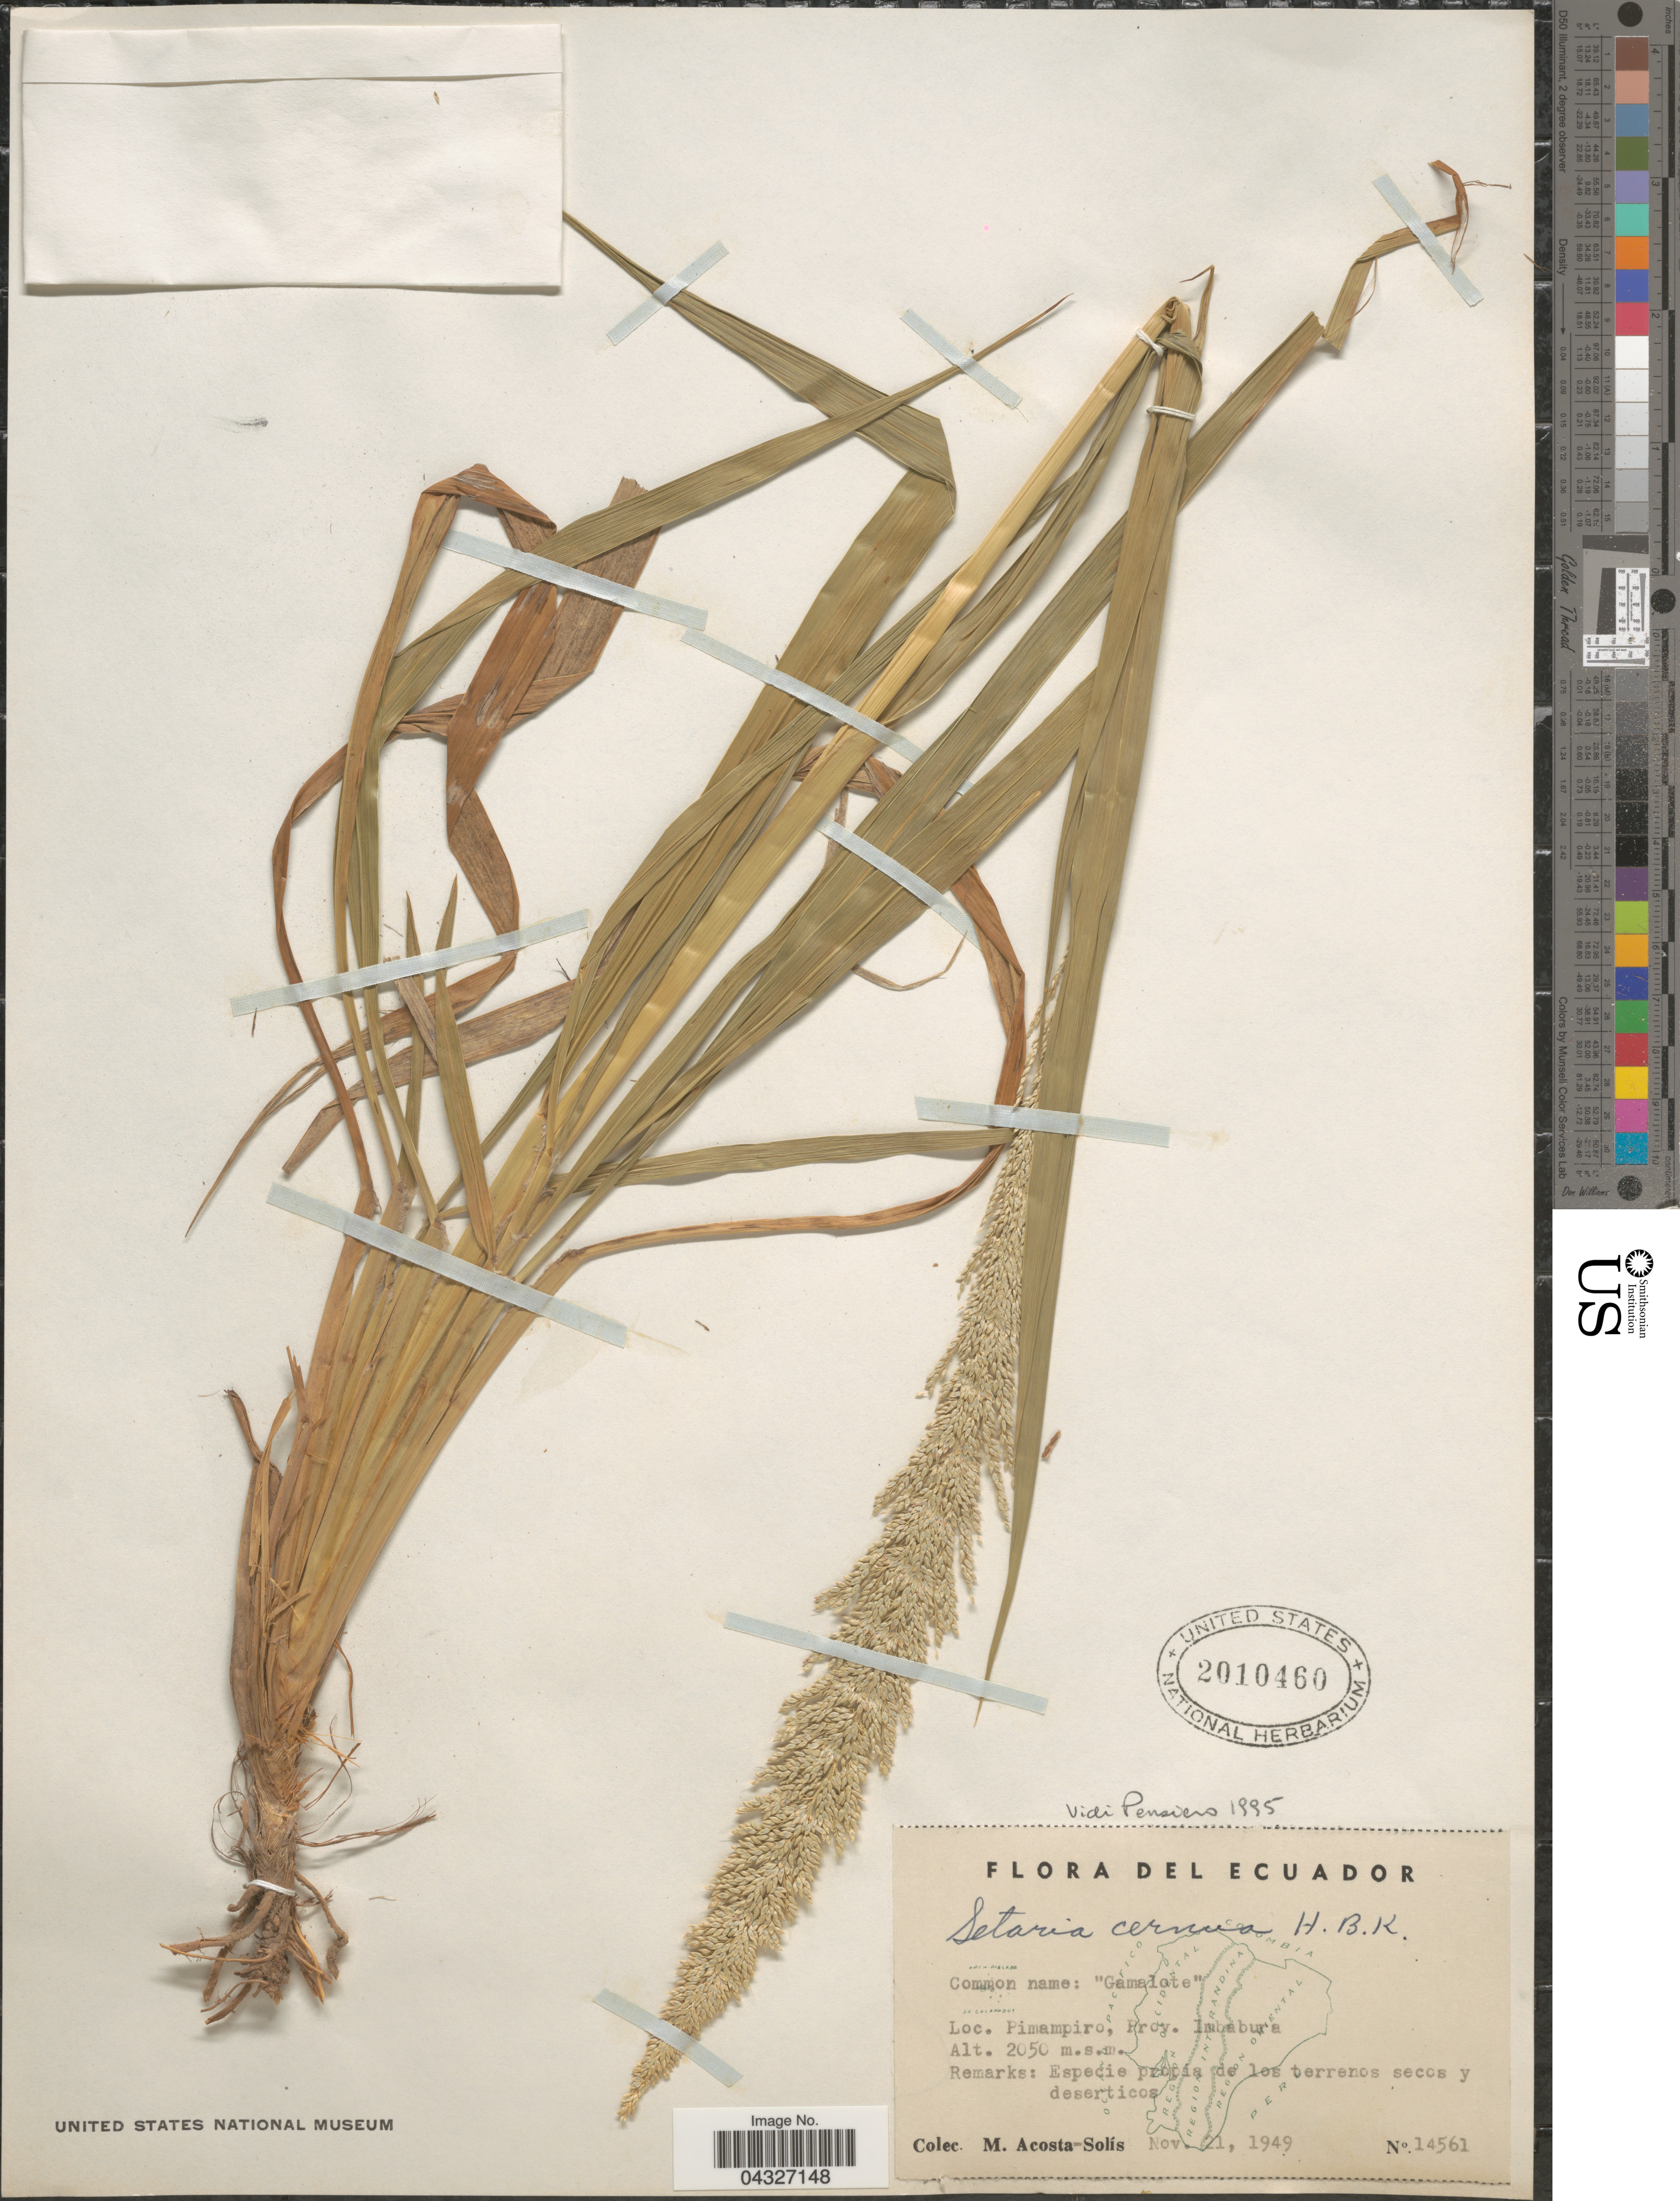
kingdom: Plantae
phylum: Tracheophyta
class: Liliopsida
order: Poales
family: Poaceae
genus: Setaria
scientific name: Setaria cernua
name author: Kunth in Humb.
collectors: M. Acosta Solis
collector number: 14561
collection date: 1949-11-21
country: Ecuador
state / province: Imbabura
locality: Pimampiro.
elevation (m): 2050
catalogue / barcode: US 2010460